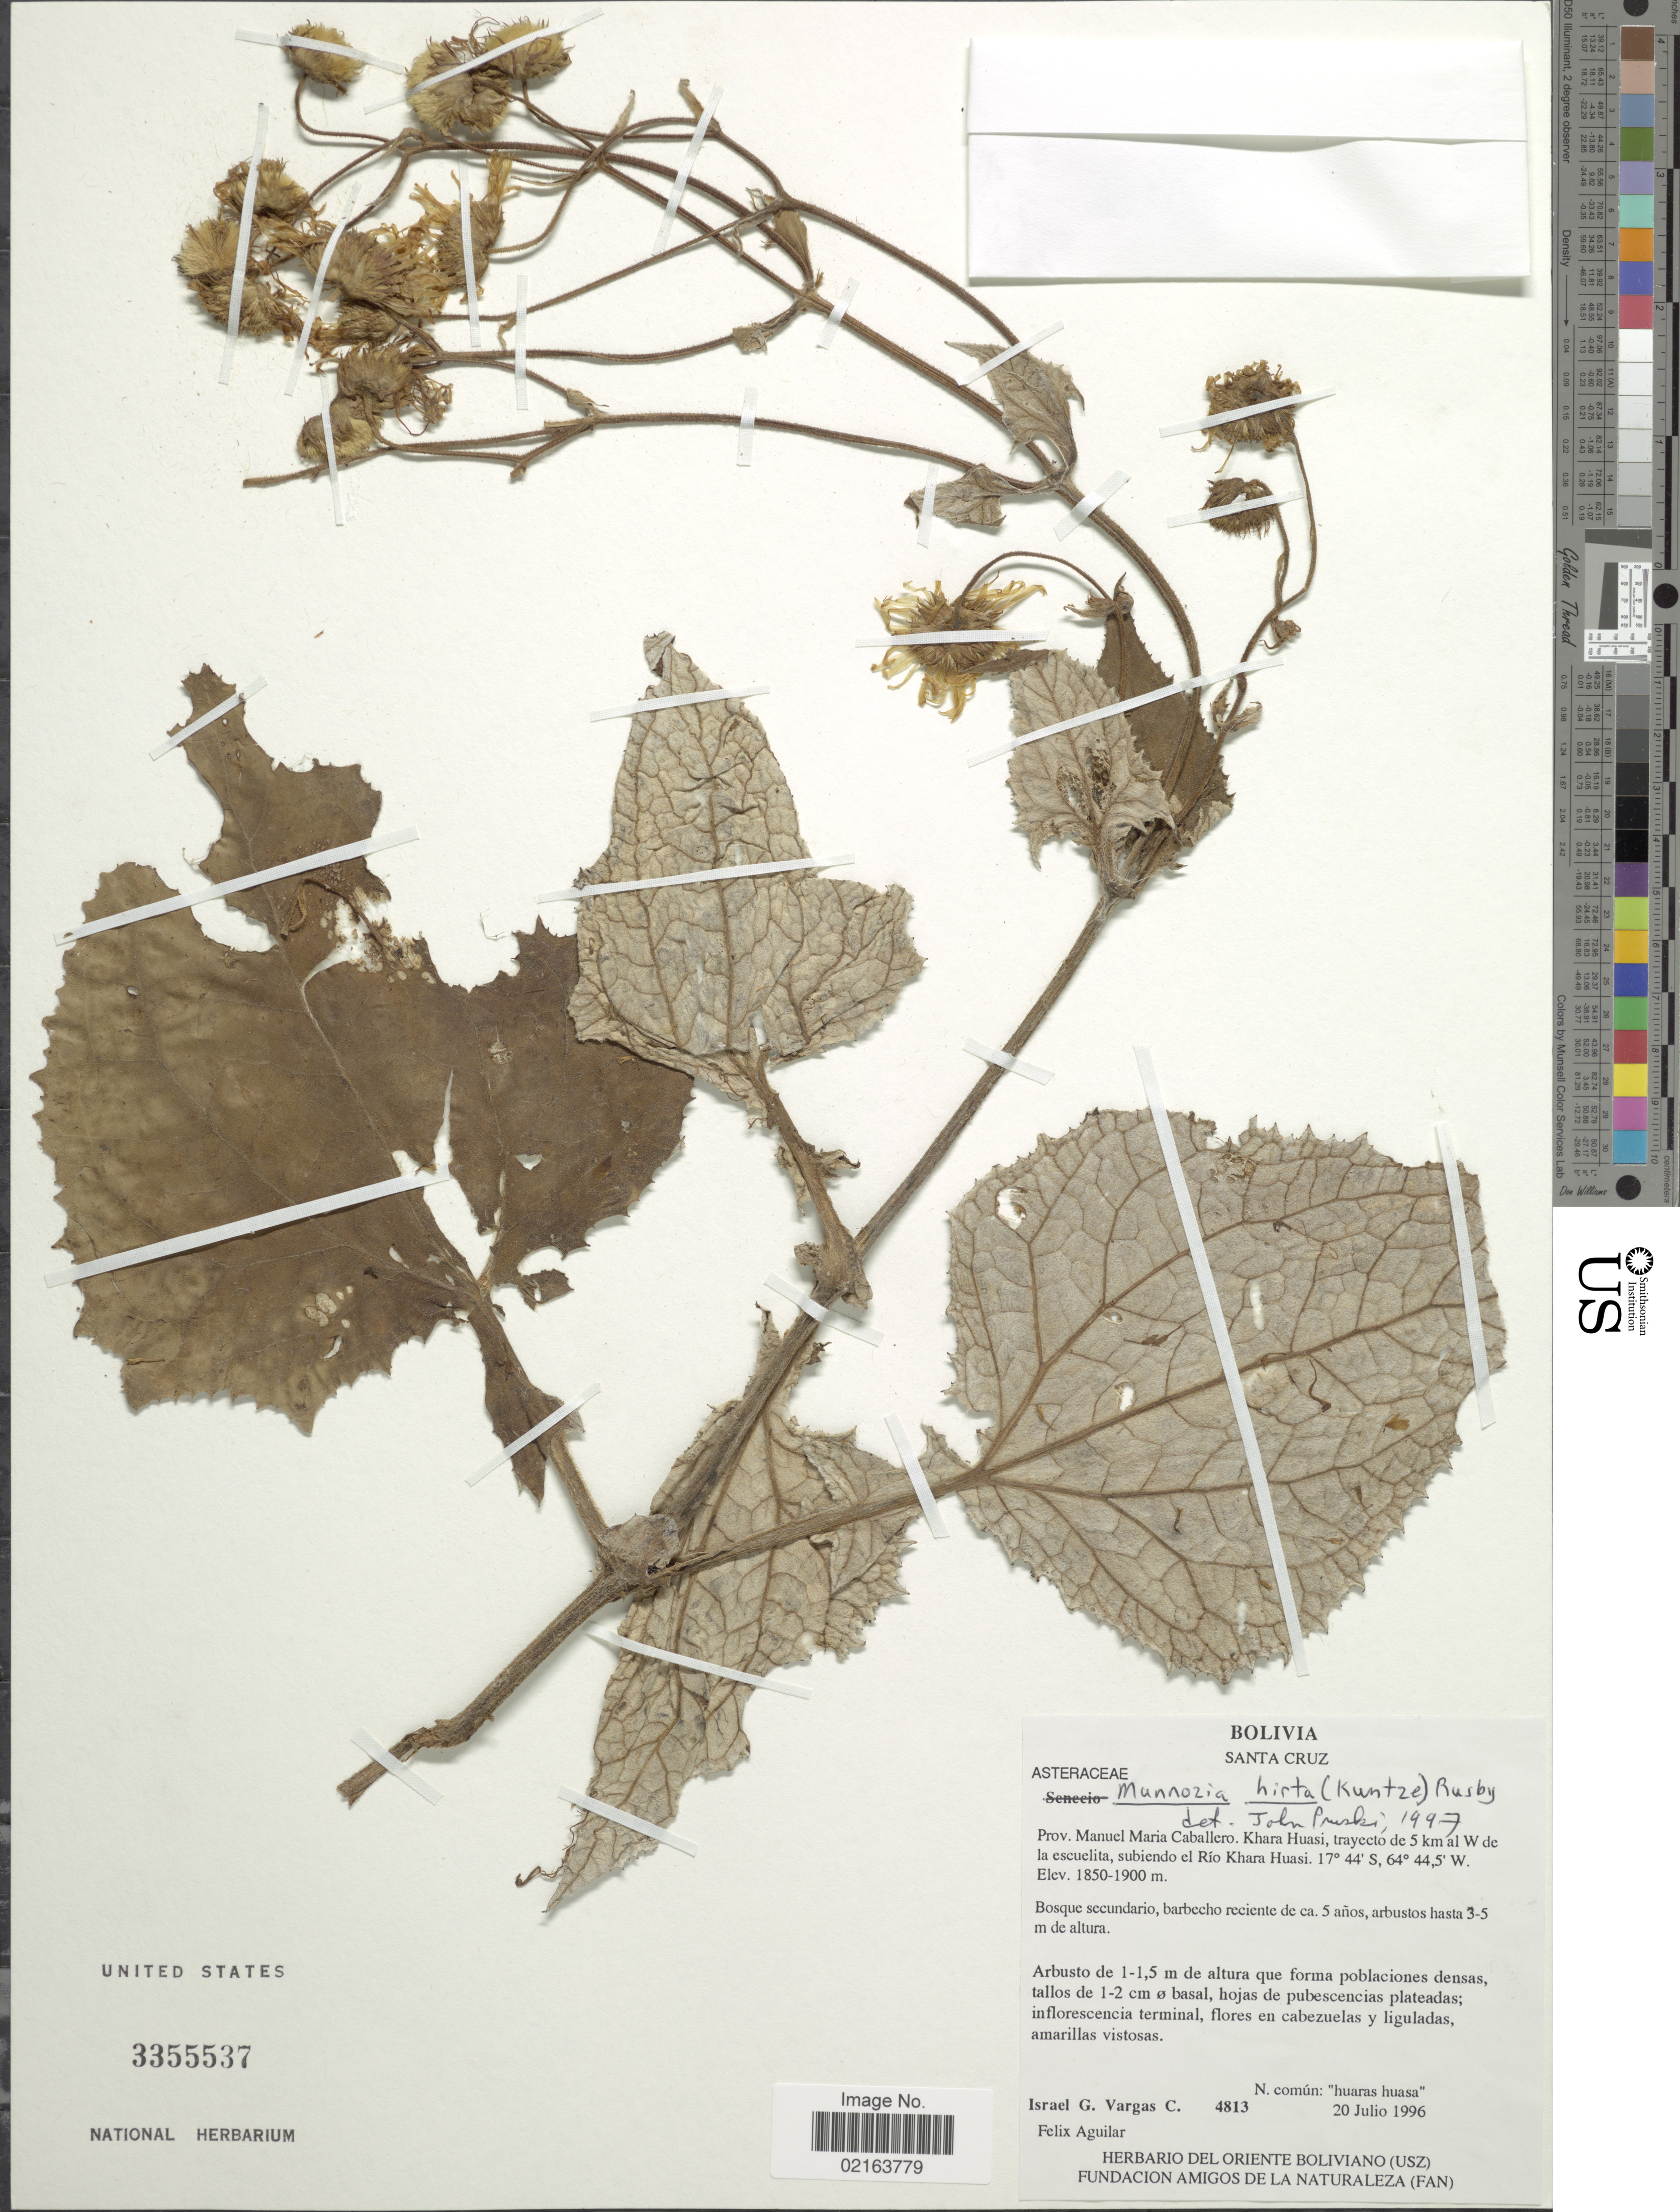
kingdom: Plantae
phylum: Tracheophyta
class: Magnoliopsida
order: Asterales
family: Asteraceae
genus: Munnozia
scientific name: Munnozia hirta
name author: (Kuntze) Rusby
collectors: I. Vargas C. & F. Aguilar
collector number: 4813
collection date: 1996-07-20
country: Bolivia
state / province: Santa Cruz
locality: Prov. manuel Maria Caballero, Khara Huasi, trayecto de 5 km al W de la escuelita, subiendo el Rio Khara Huasi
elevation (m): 1850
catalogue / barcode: US 3355537